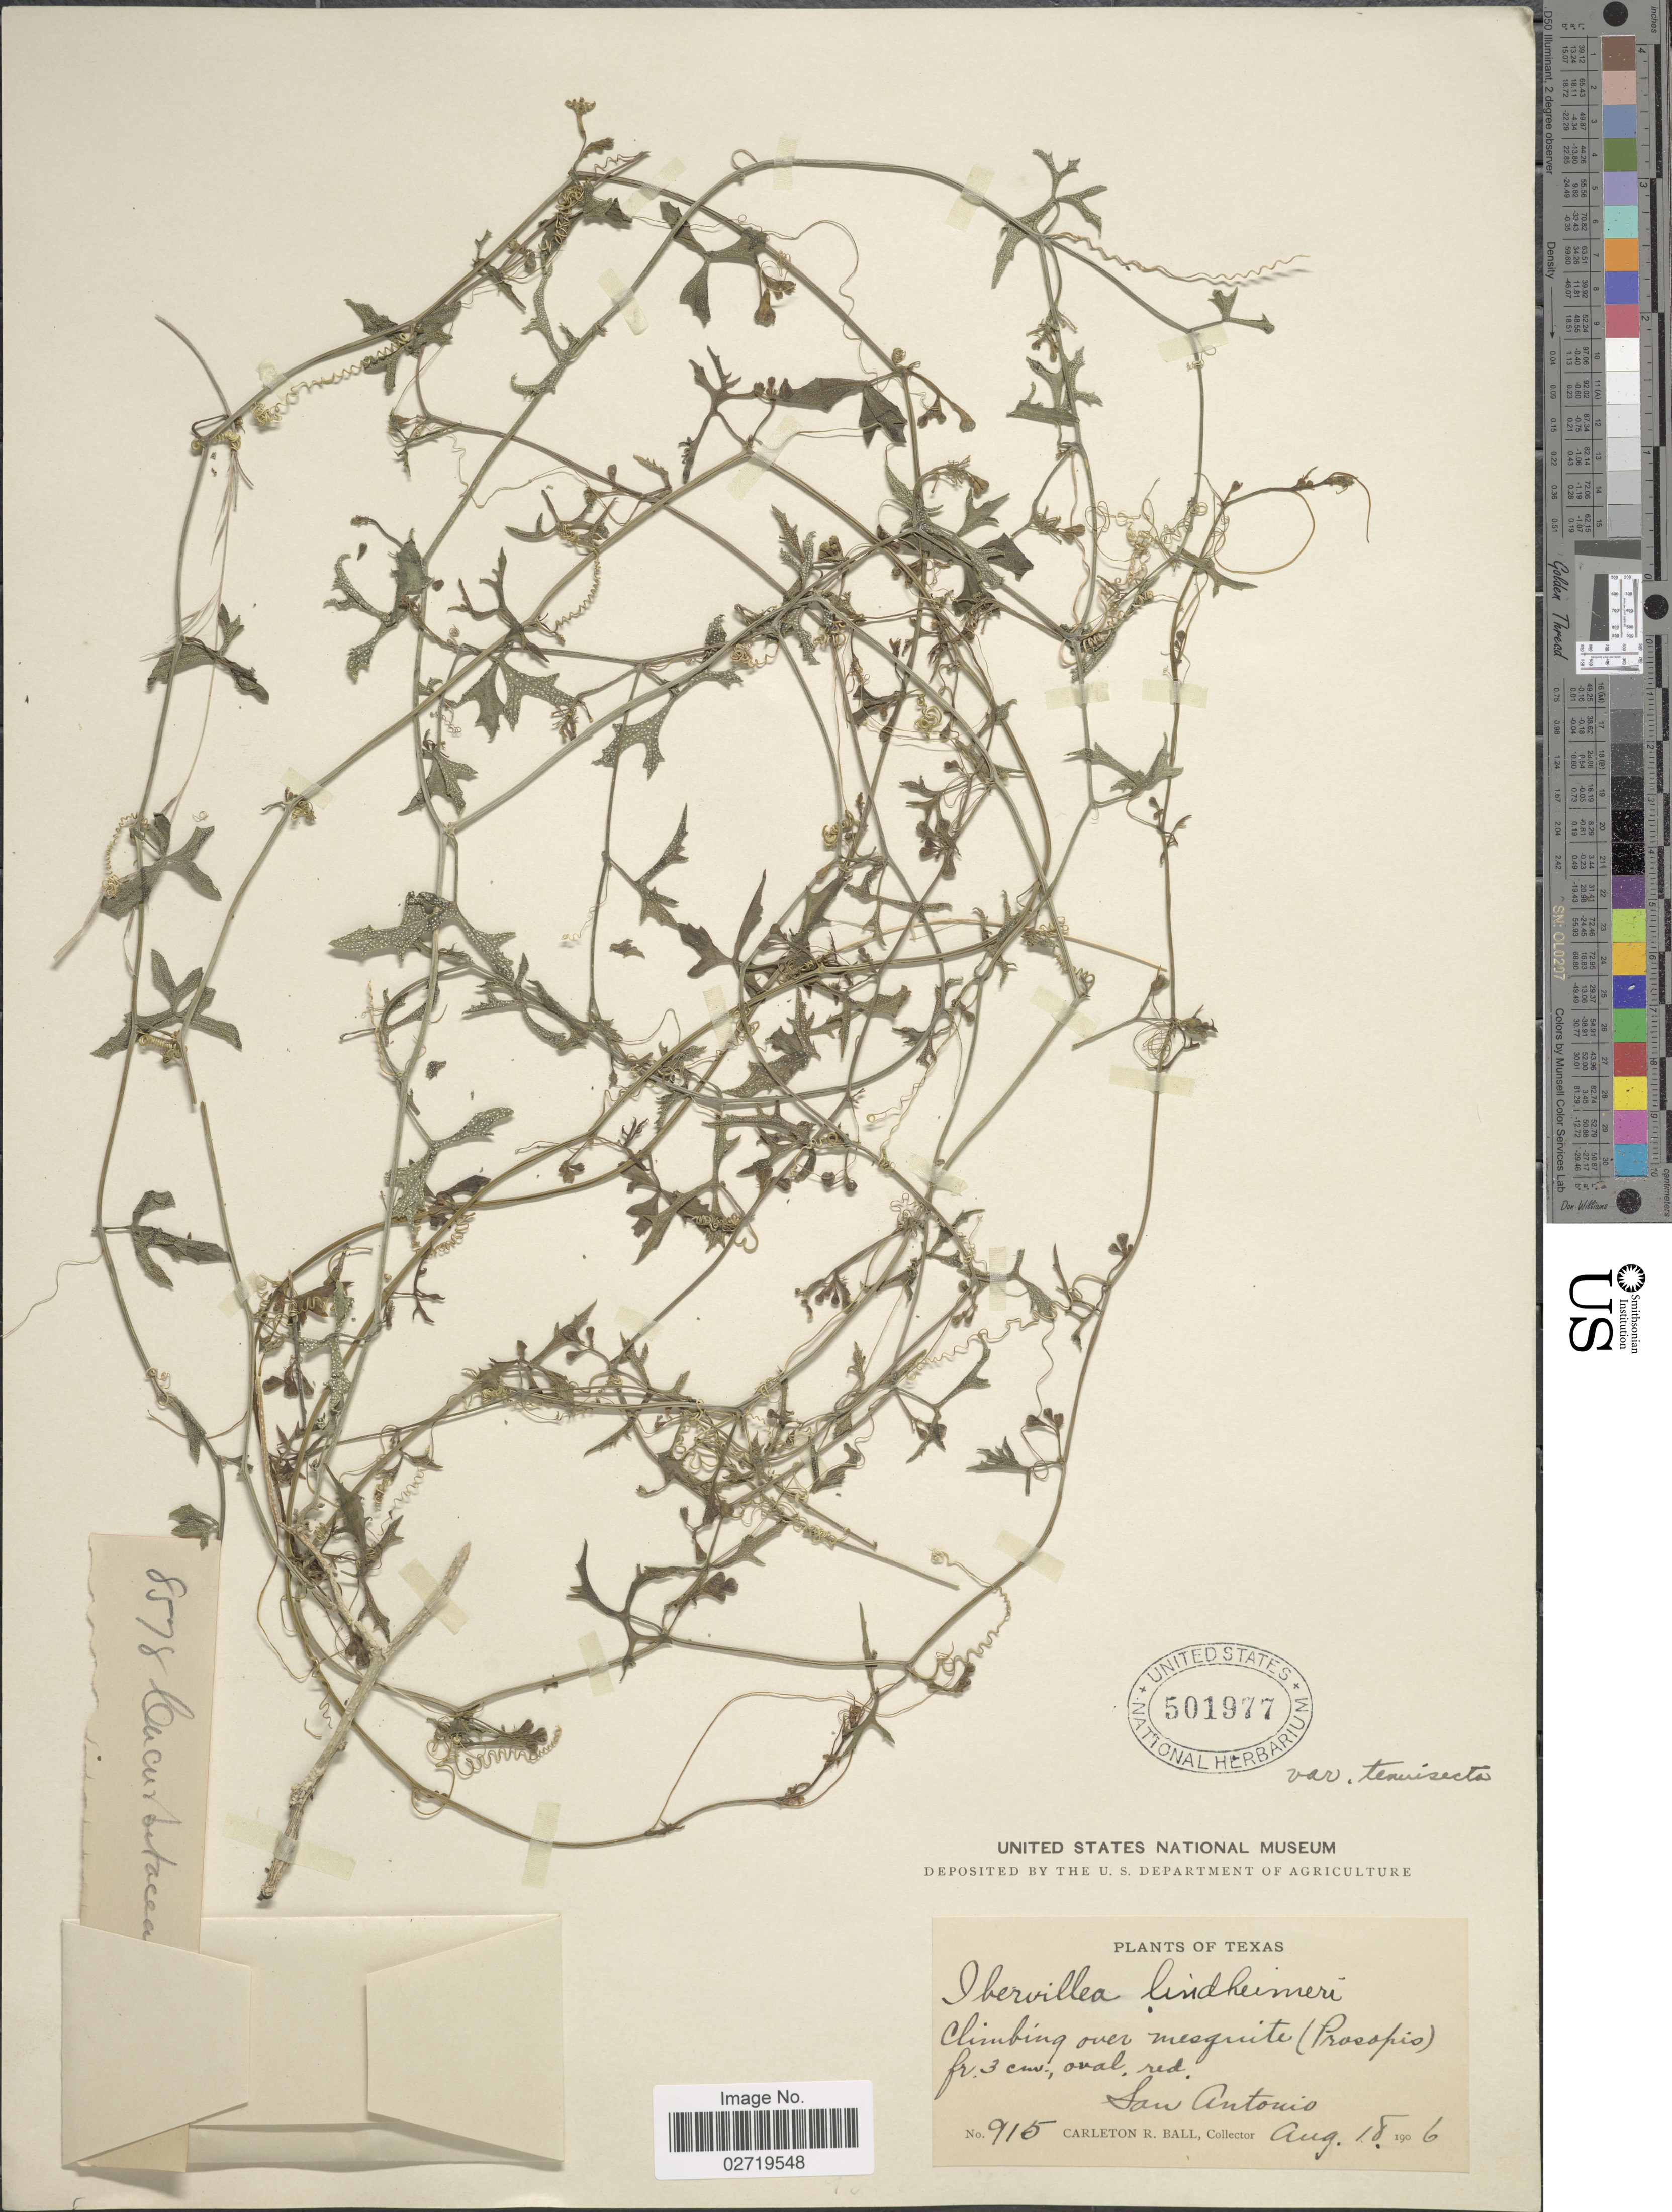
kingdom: Plantae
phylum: Tracheophyta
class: Magnoliopsida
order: Cucurbitales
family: Cucurbitaceae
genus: Ibervillea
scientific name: Ibervillea tenuisecta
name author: (A. Gray) Small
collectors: C. R. Ball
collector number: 915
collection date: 1906-08-18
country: United States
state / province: Texas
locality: San Antonio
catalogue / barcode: US 501977